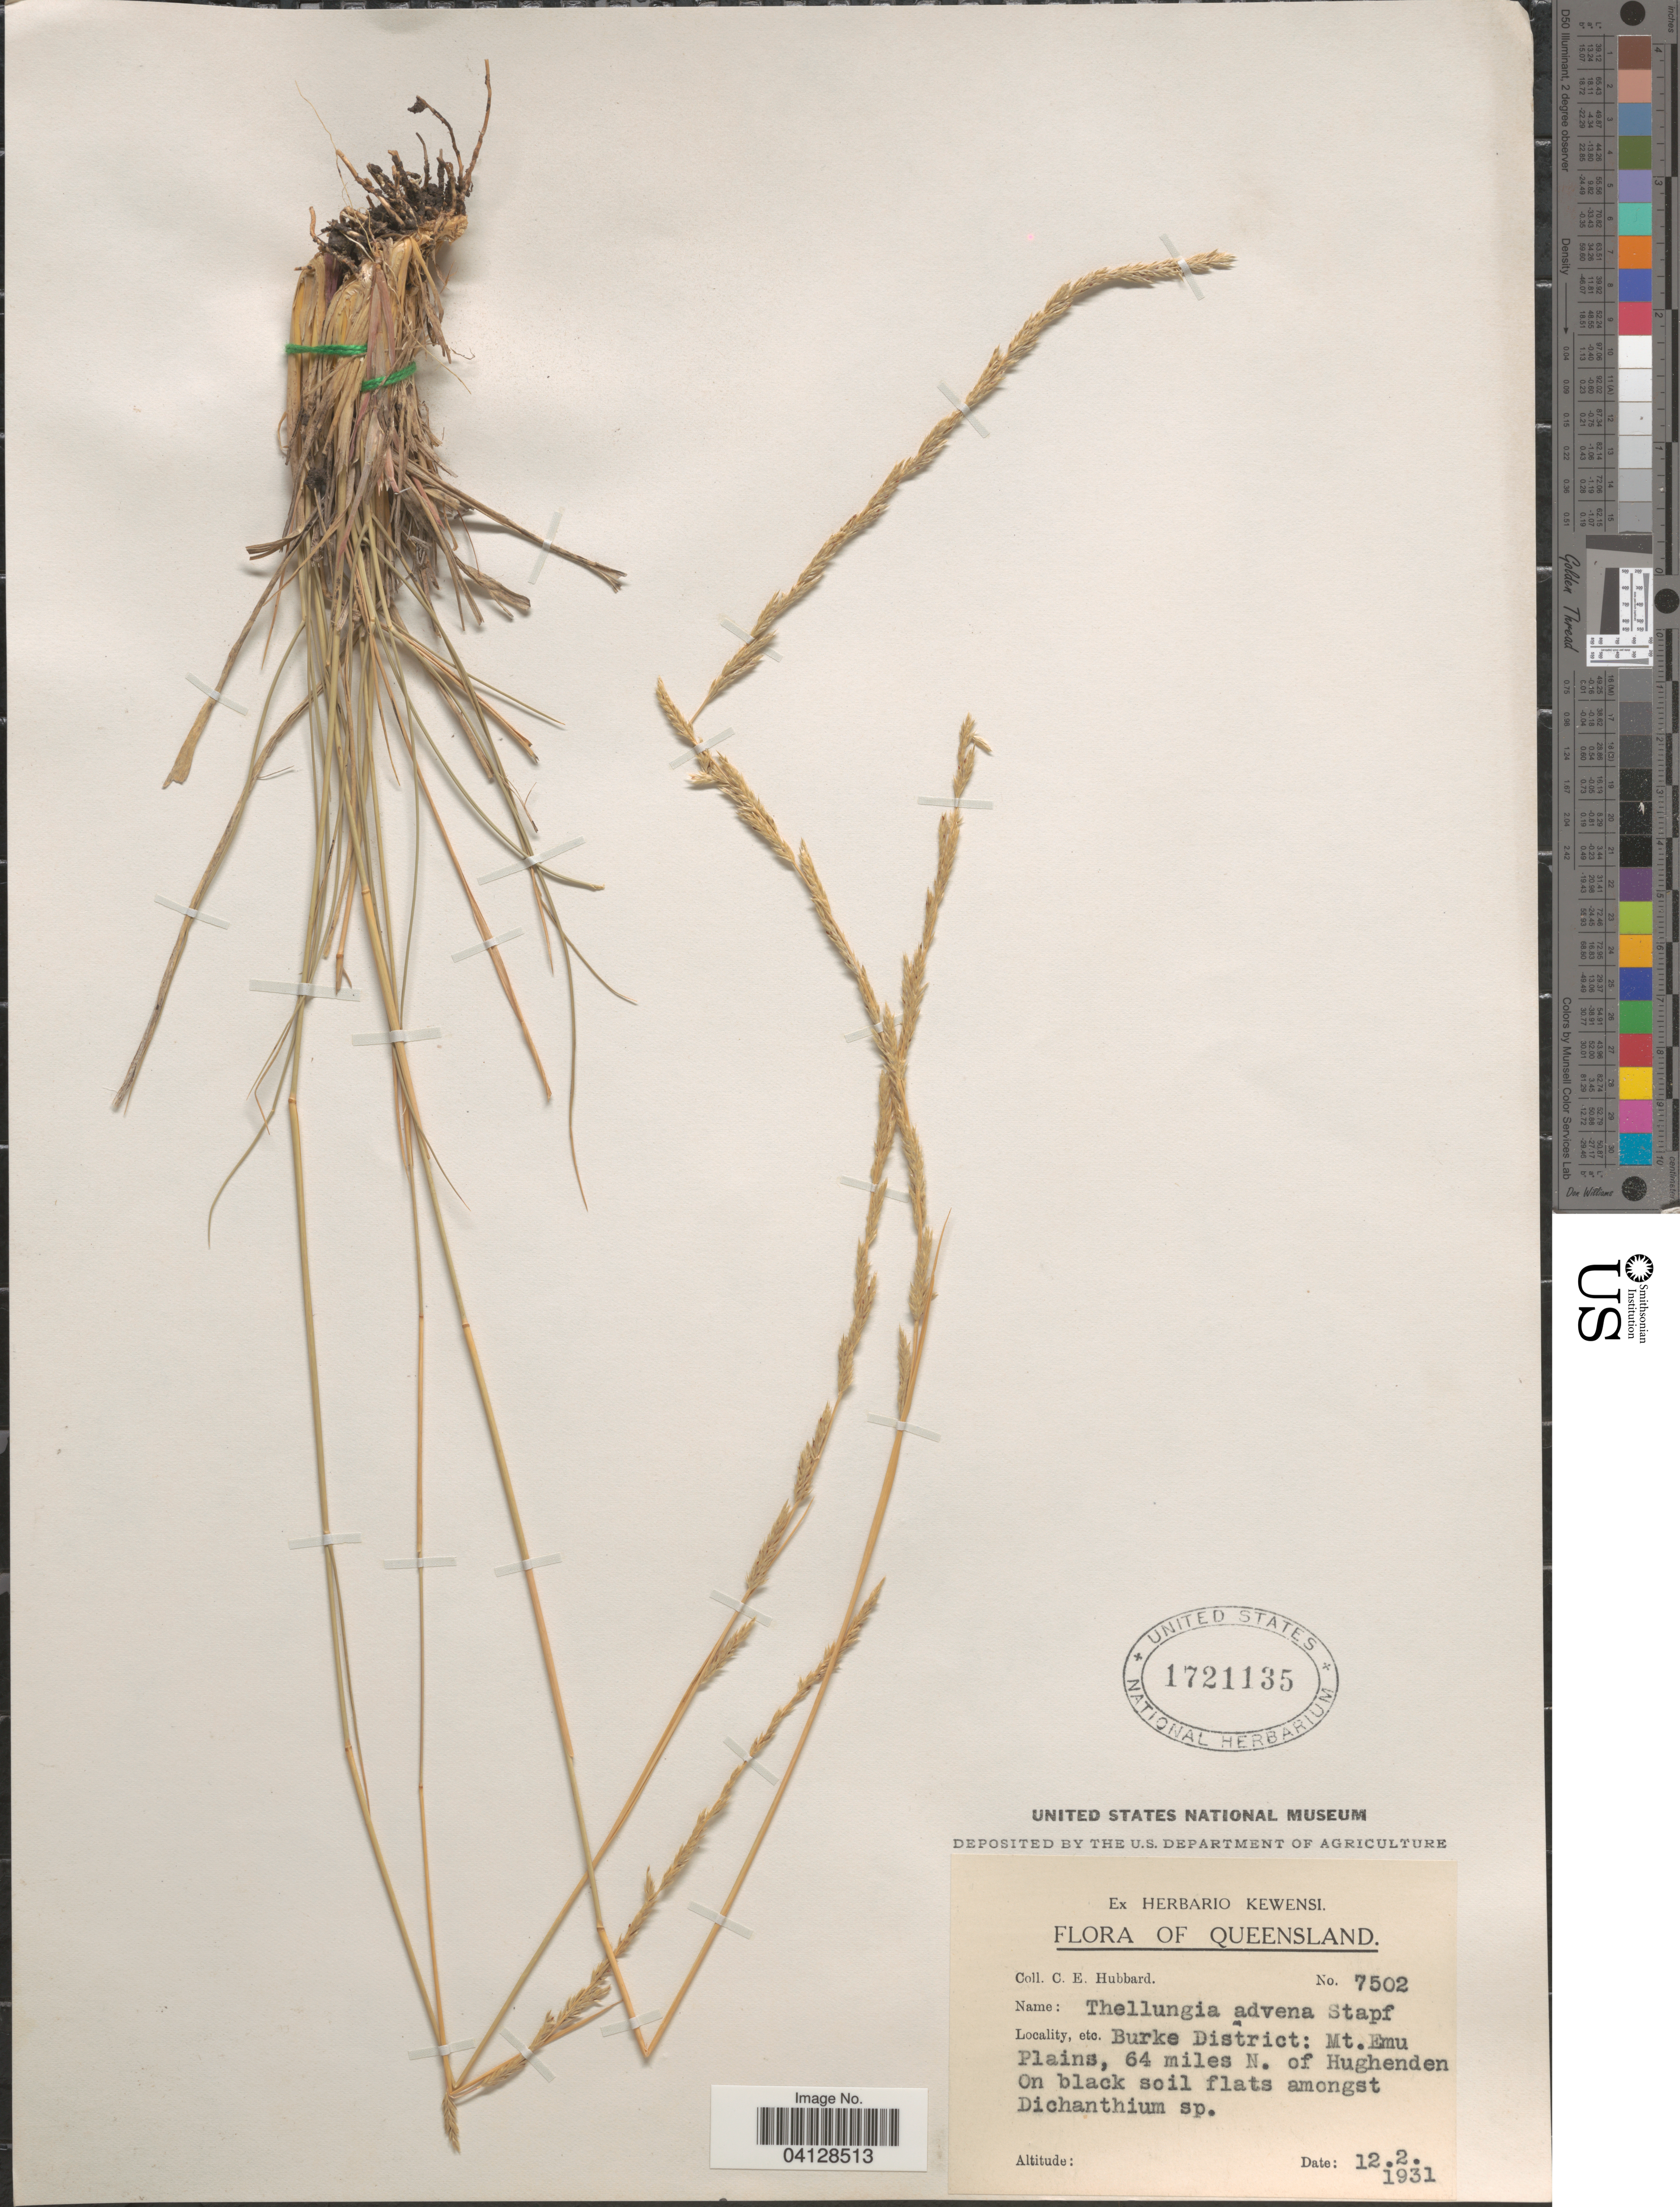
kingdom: Plantae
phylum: Tracheophyta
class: Liliopsida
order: Poales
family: Poaceae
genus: Thellungia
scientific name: Thellungia advena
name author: Stapf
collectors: C. E. Hubbard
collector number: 7502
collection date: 1931-02-12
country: Australia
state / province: Queensland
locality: Burke District: Mt. Emu Plains, 64 miles N. of Hughenden.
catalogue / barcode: US 1721135